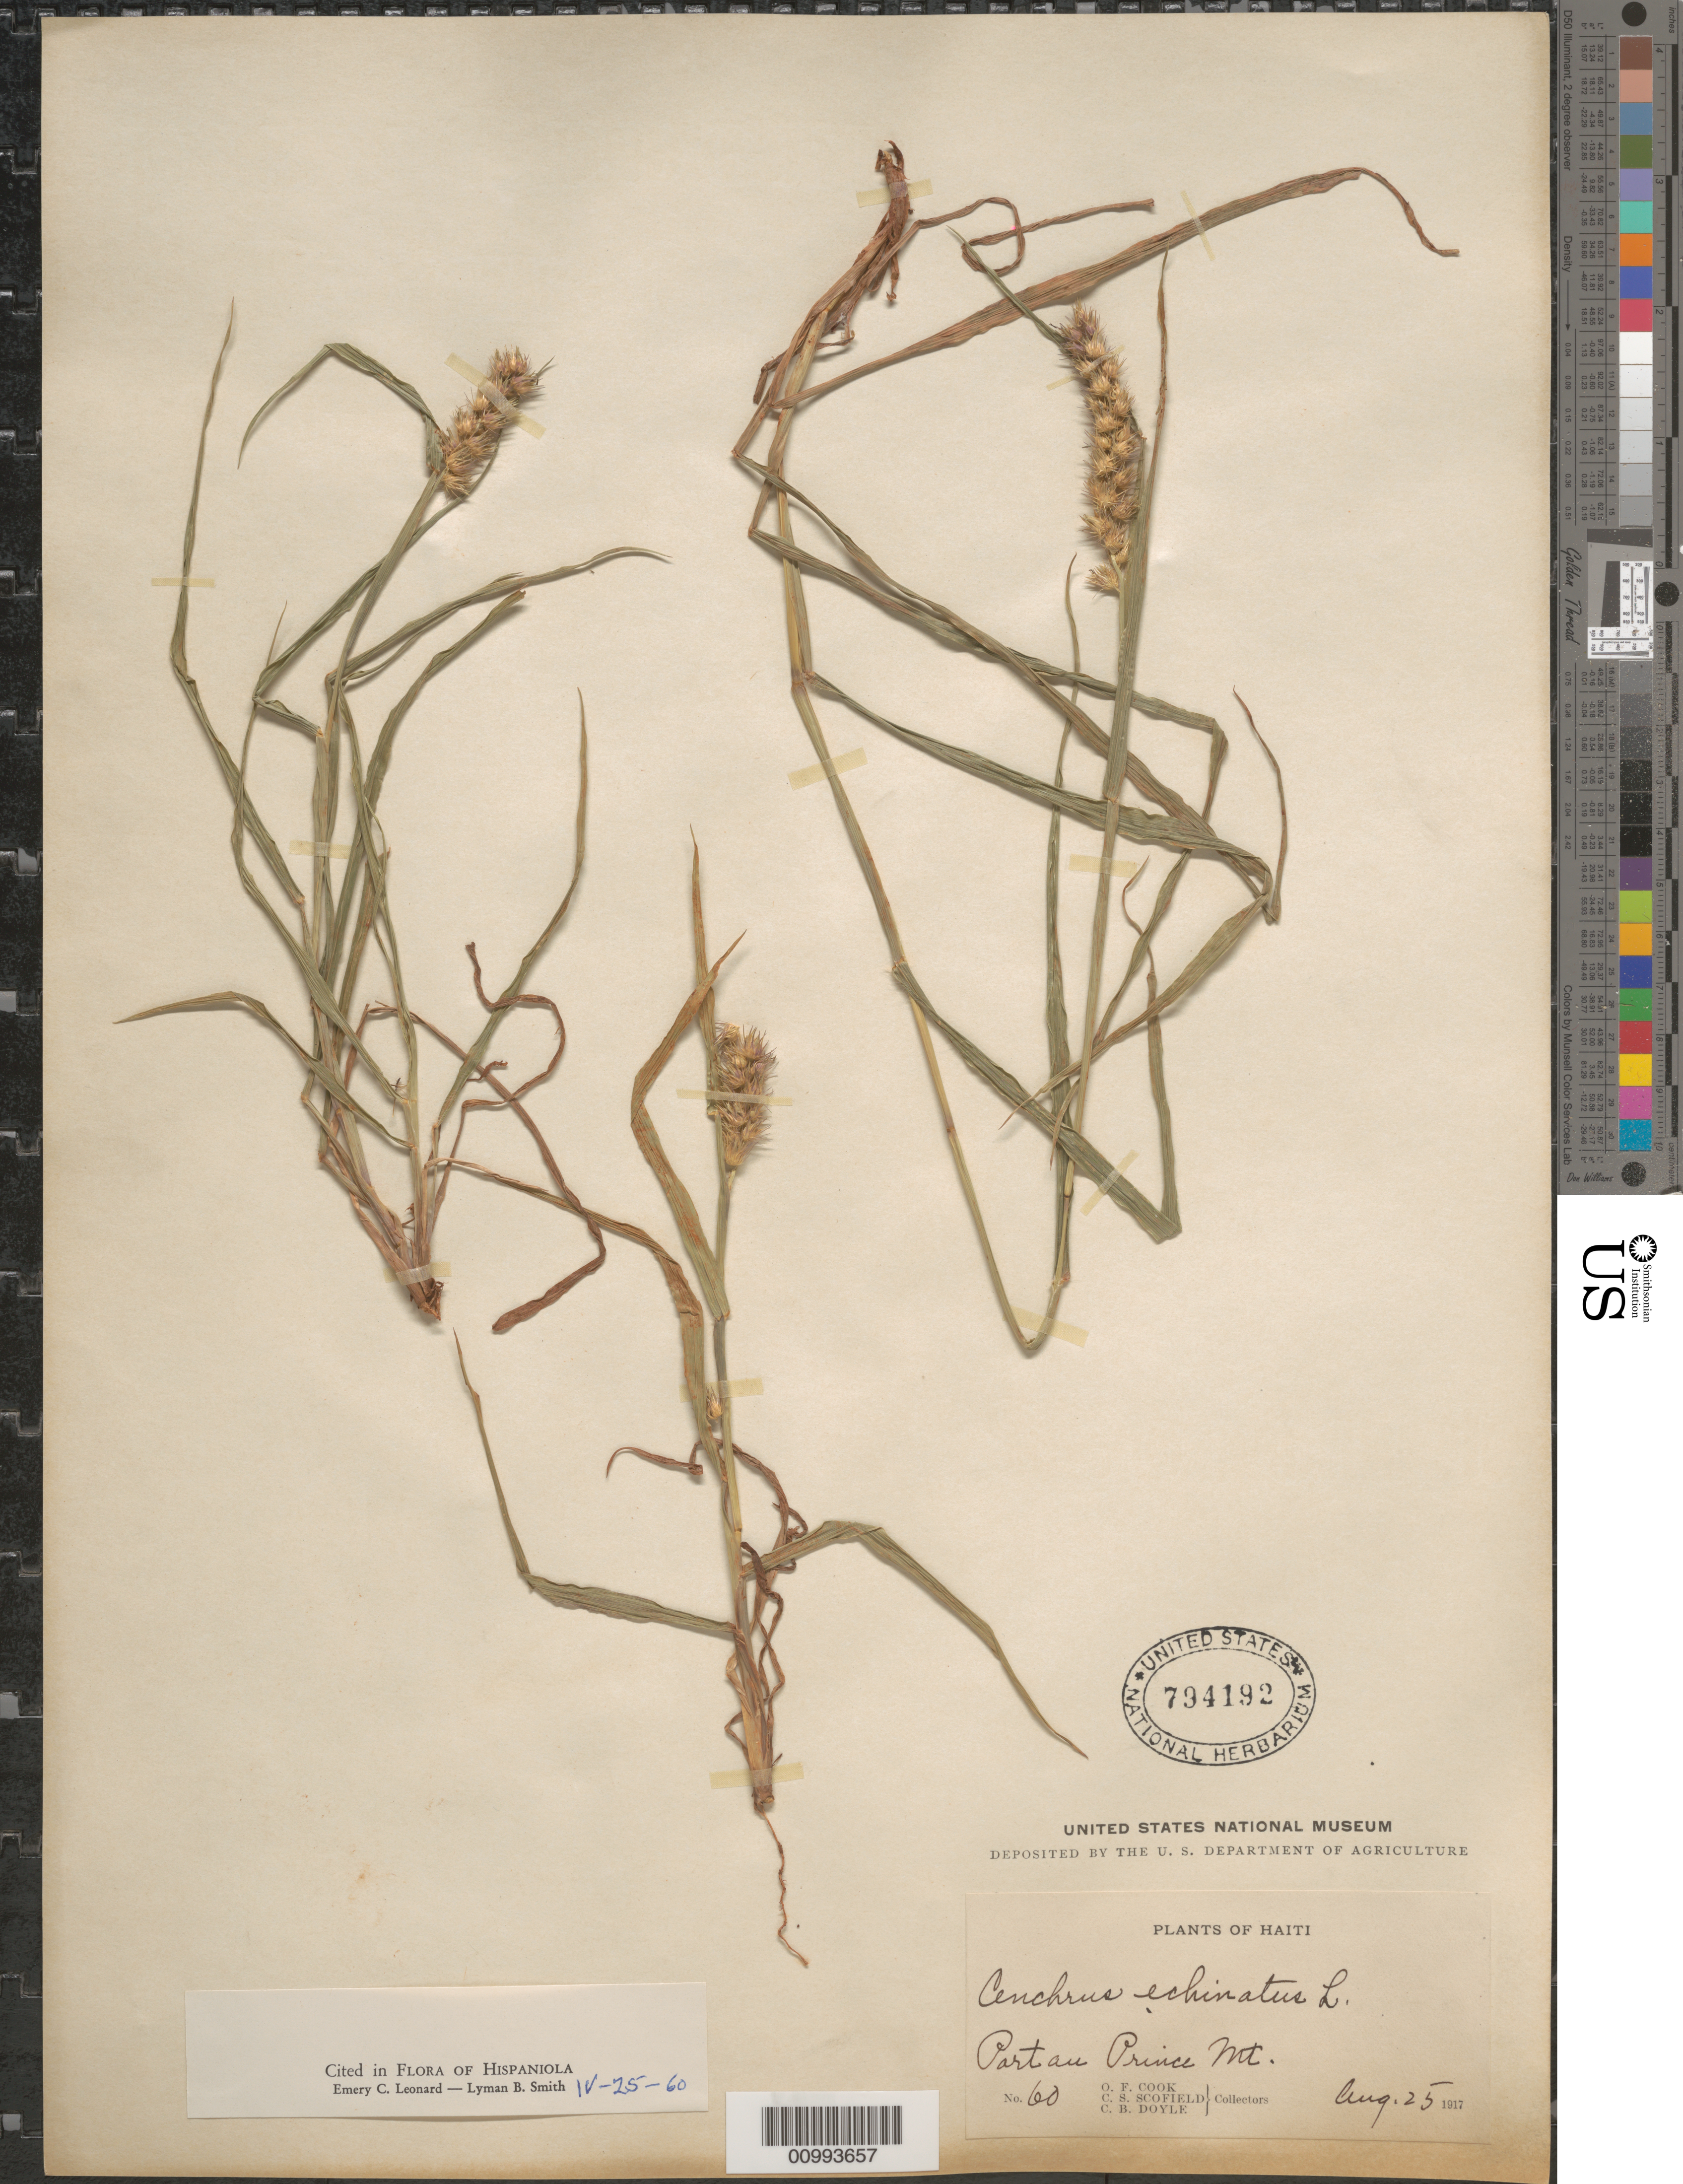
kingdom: Plantae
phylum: Tracheophyta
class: Liliopsida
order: Poales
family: Poaceae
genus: Cenchrus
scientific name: Cenchrus echinatus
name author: L.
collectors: O. F. Cook, C. Scofield & C. Doyle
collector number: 60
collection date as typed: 25 Aug 1917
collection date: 1917-08-25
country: Haiti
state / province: Óuest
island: Hispaniola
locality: Port au Prince Mt.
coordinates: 0 N, 0 E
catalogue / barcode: US 794192